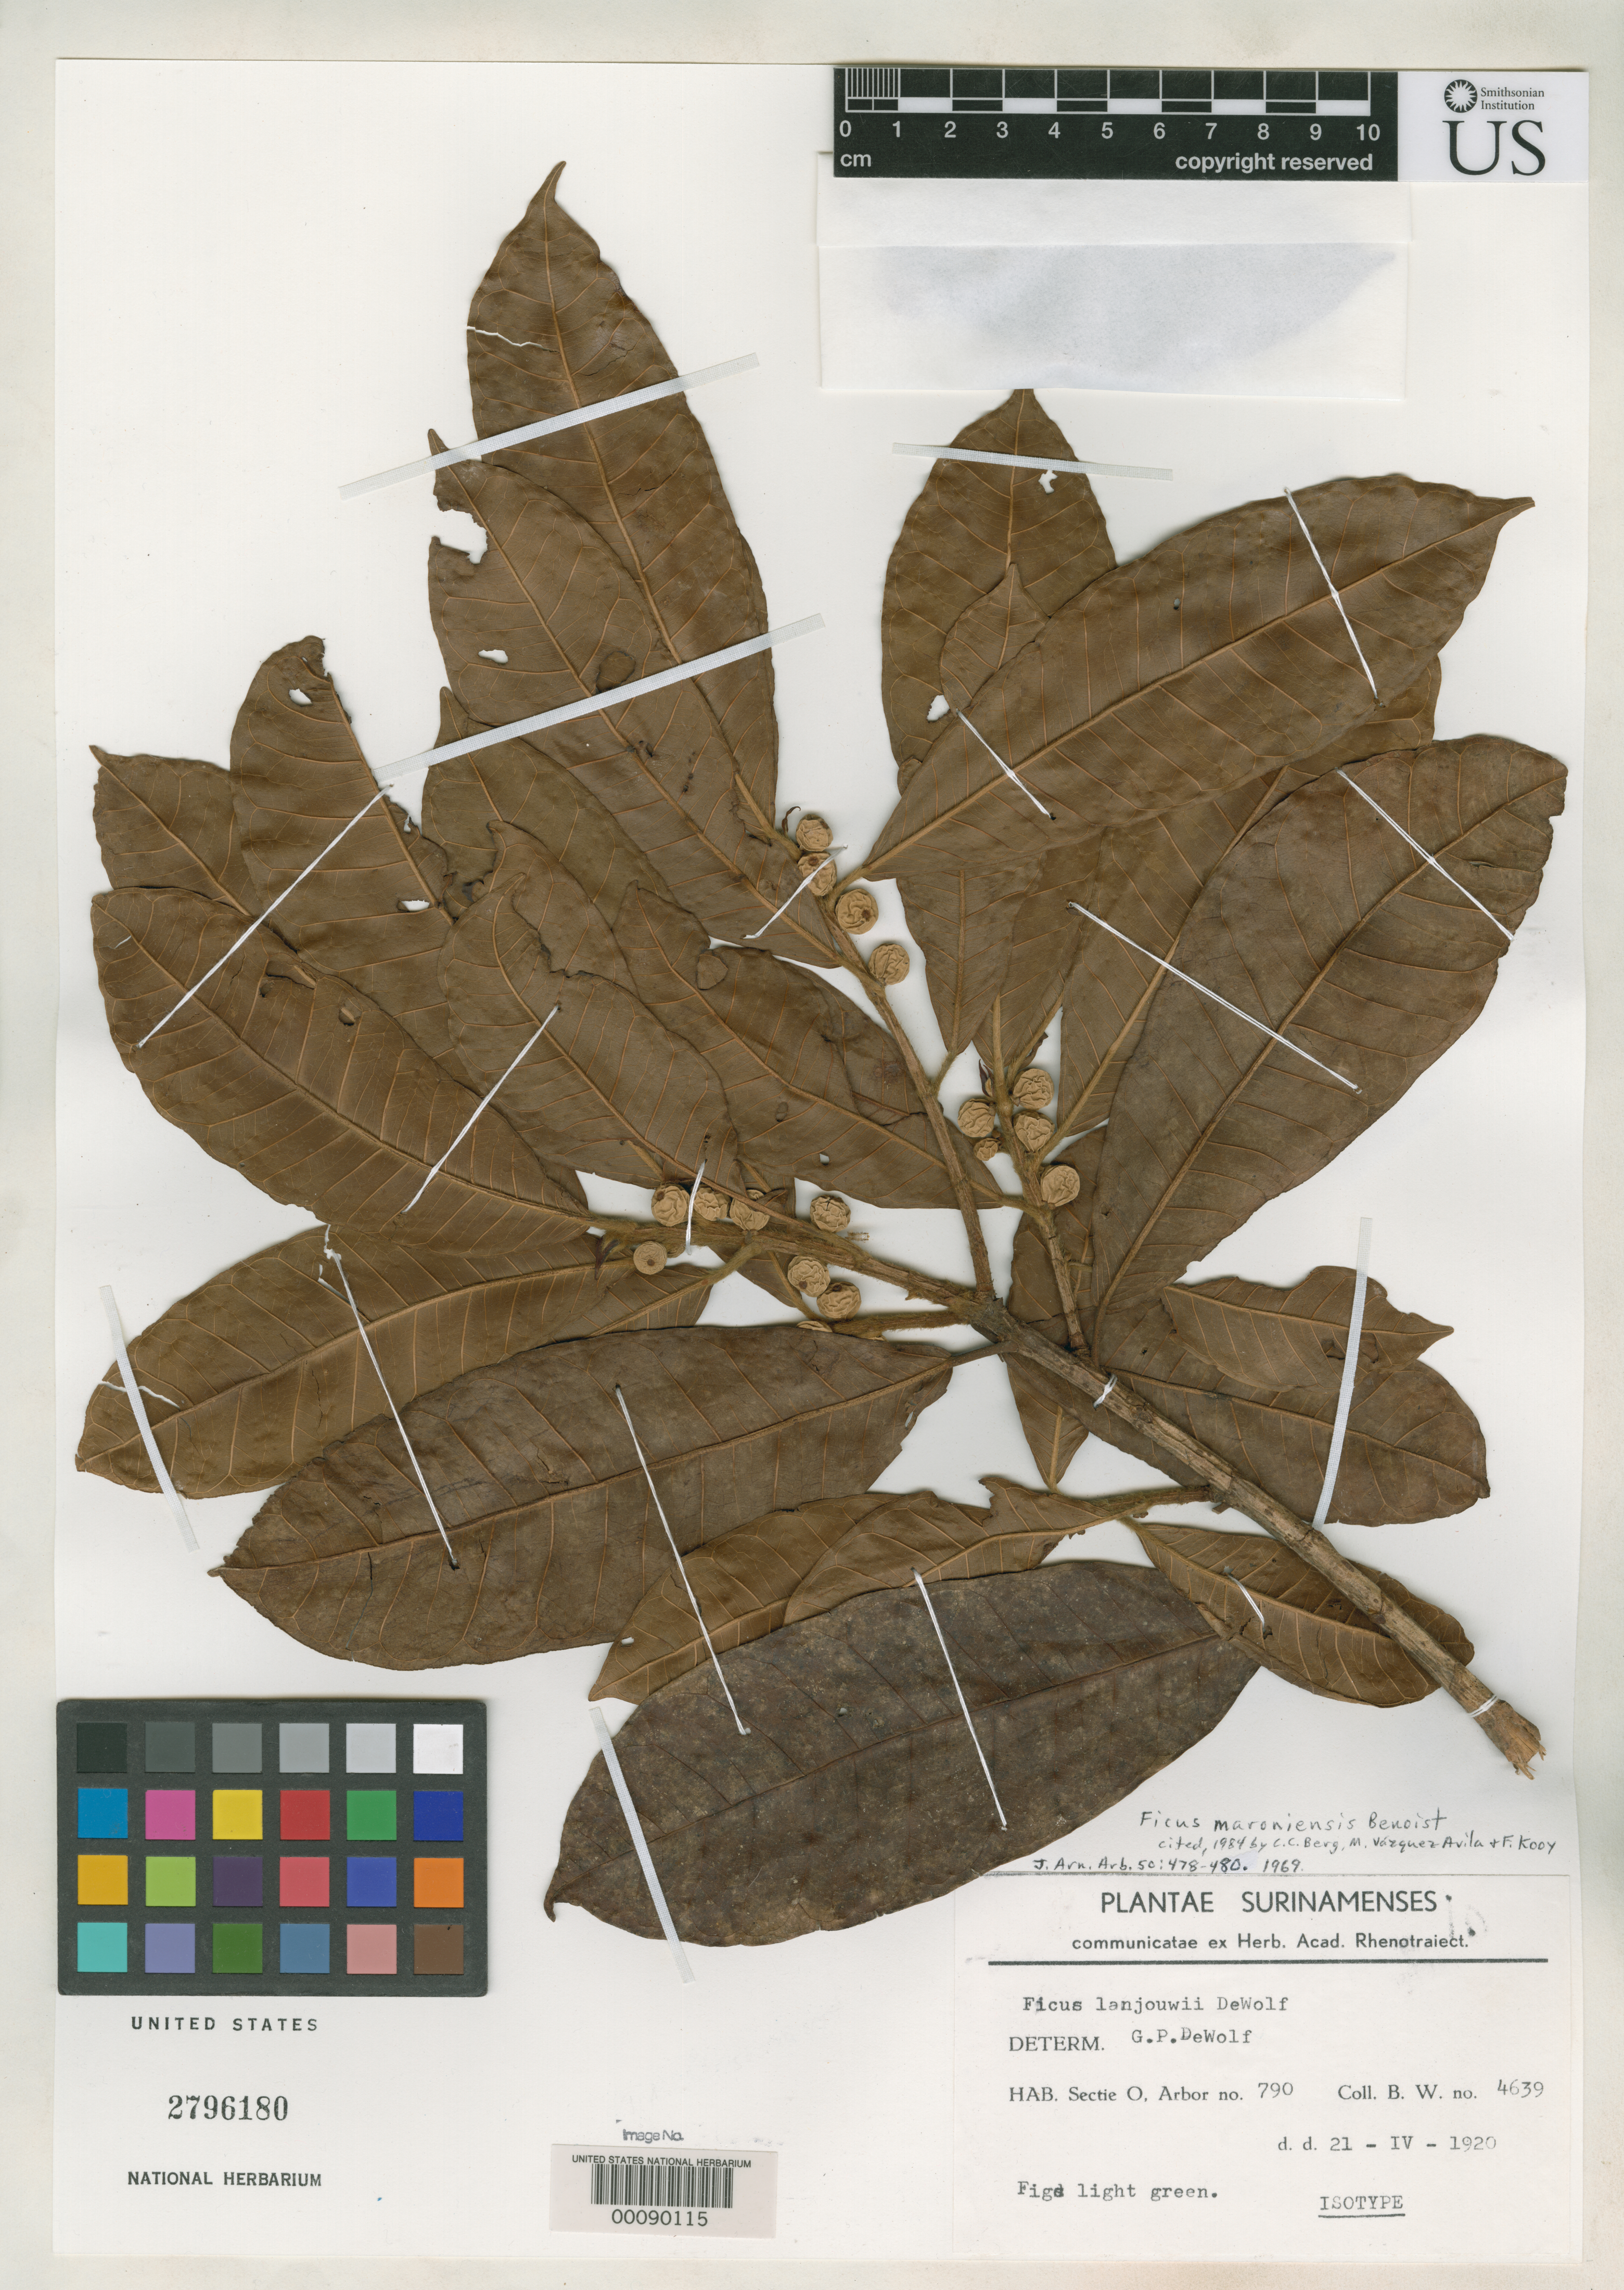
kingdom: Plantae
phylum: Tracheophyta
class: Magnoliopsida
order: Rosales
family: Moraceae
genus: Ficus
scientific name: Ficus lanjouwii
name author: DeWolf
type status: Isotype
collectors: Suriname Forest Bureau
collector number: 4639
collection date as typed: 21 Apr 1920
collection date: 1920-04-21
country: Suriname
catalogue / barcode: US 2796180